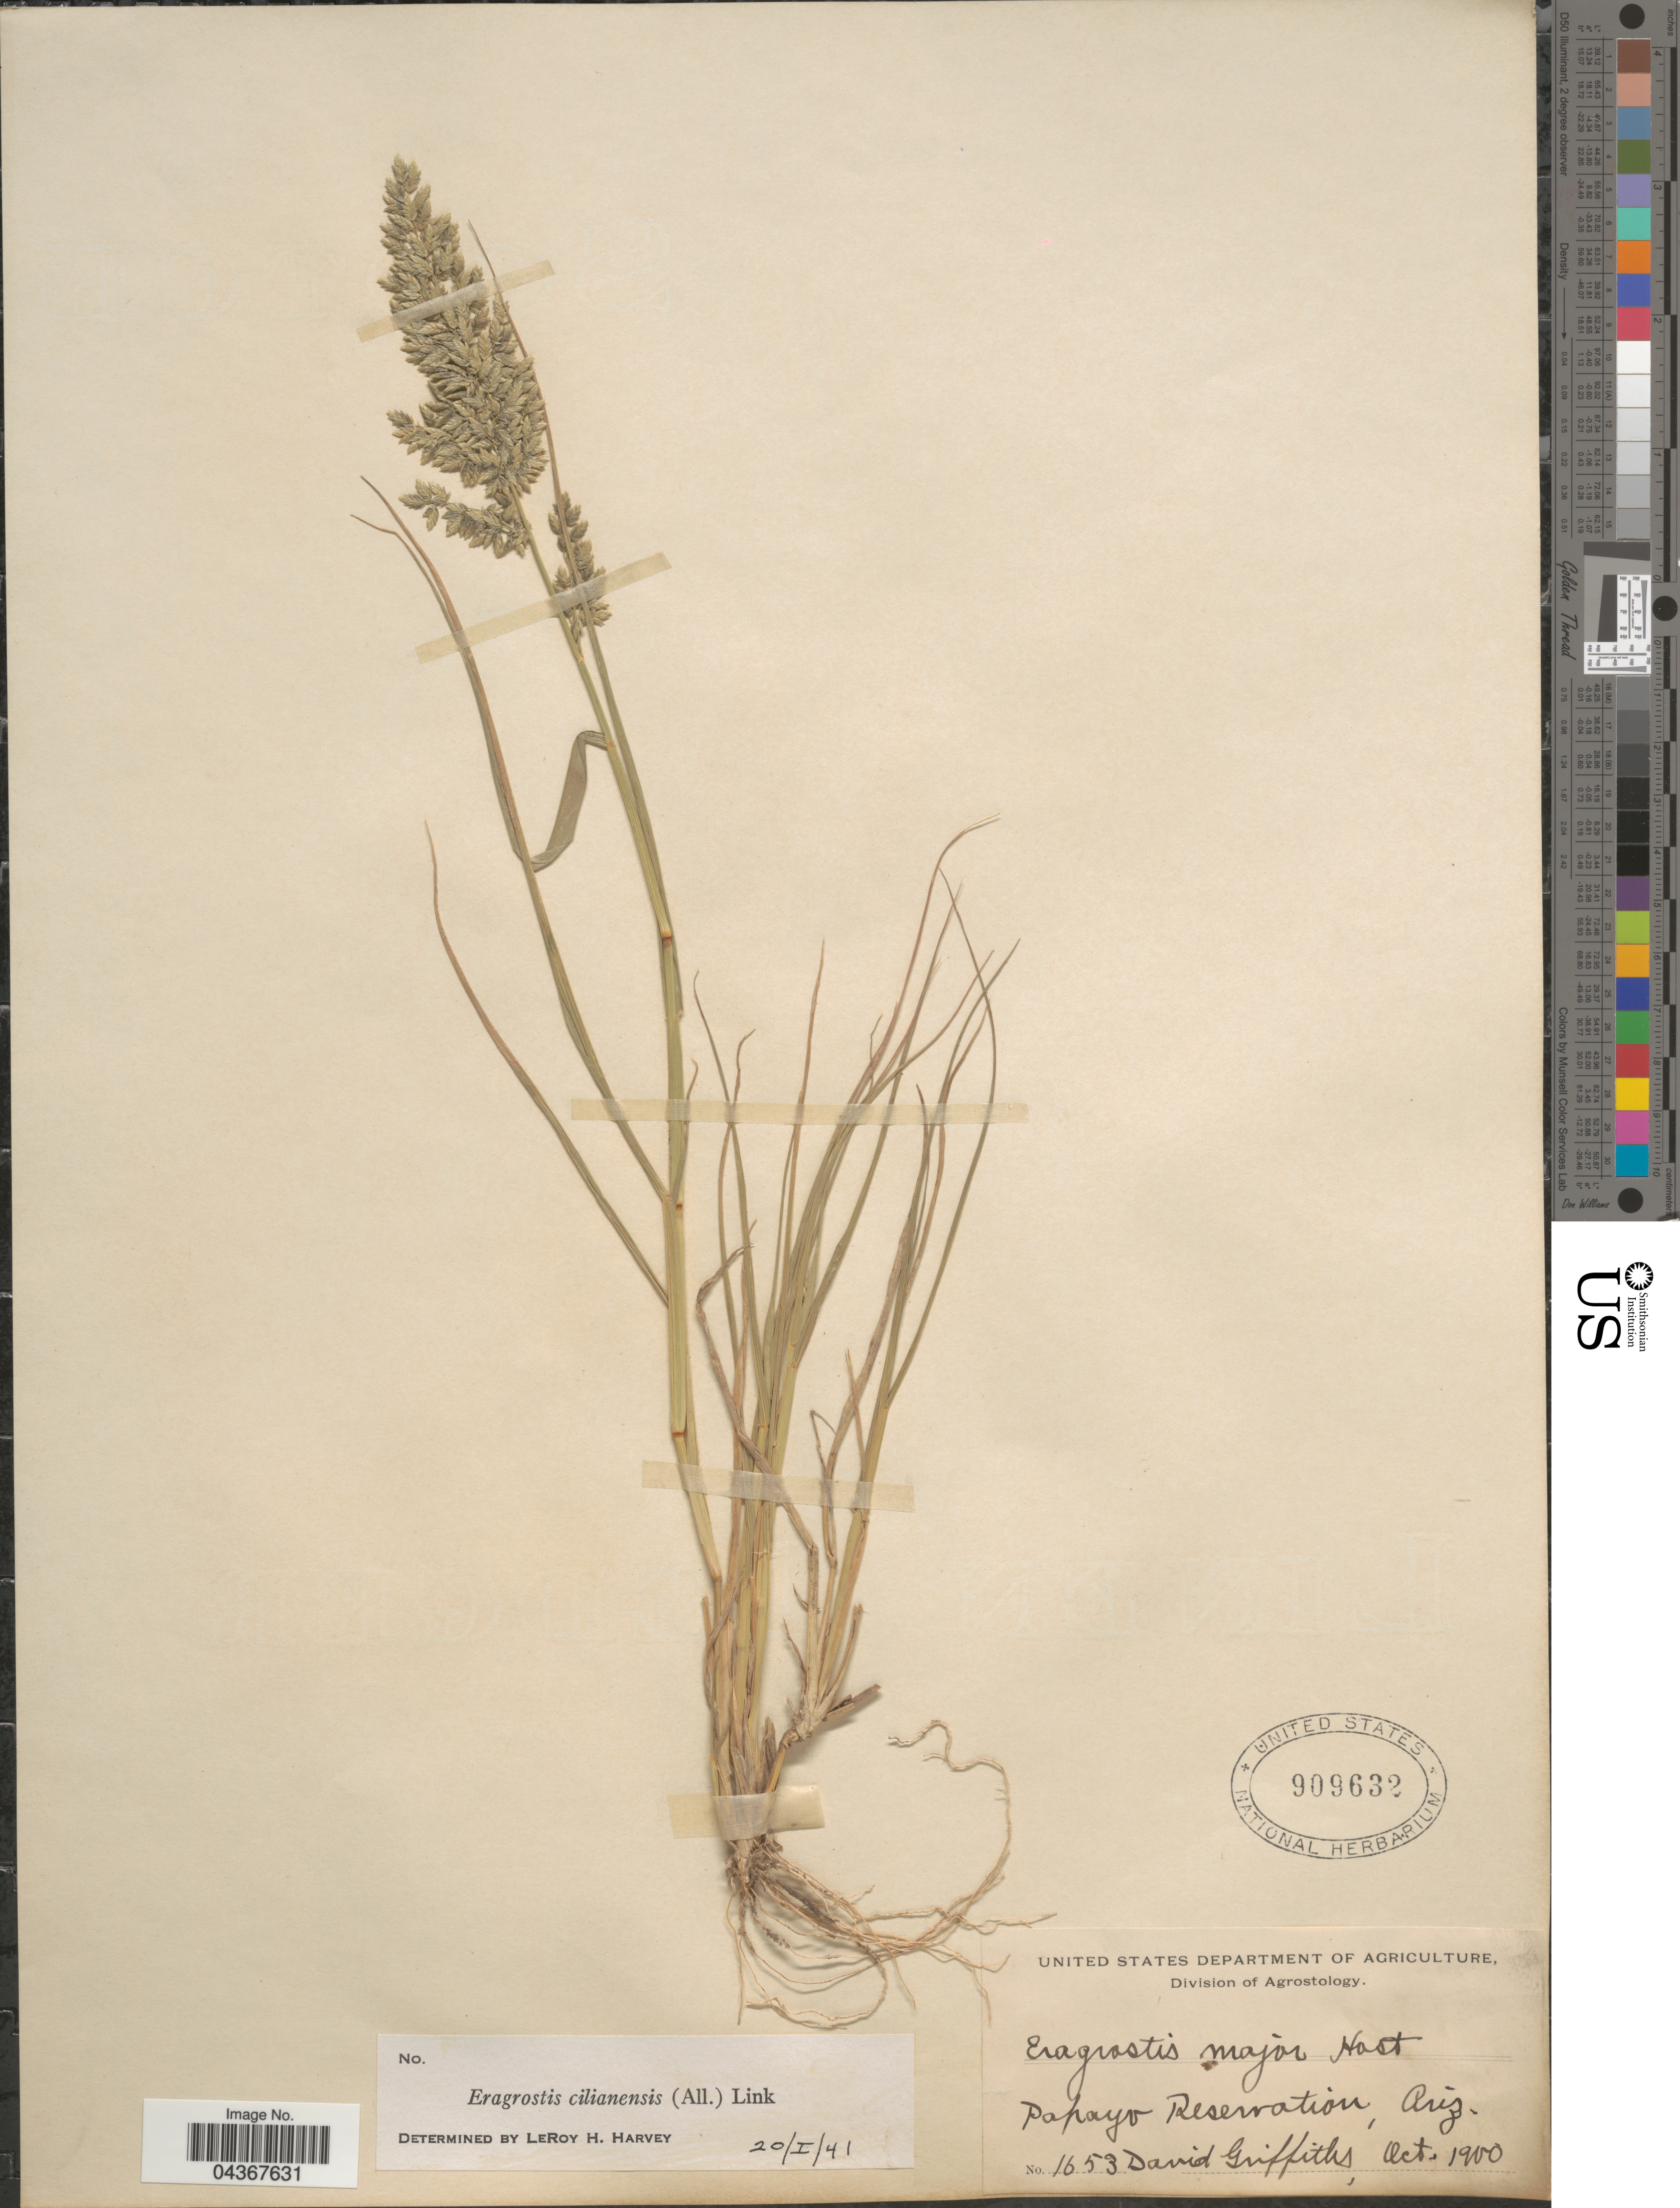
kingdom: Plantae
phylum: Tracheophyta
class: Liliopsida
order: Poales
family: Poaceae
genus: Eragrostis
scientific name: Eragrostis cilianensis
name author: (Bellardi) Vignolo ex Janch.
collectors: D. Griffiths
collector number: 1653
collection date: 1900-10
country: United States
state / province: Arizona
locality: Papayo Reservation.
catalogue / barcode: US 909632